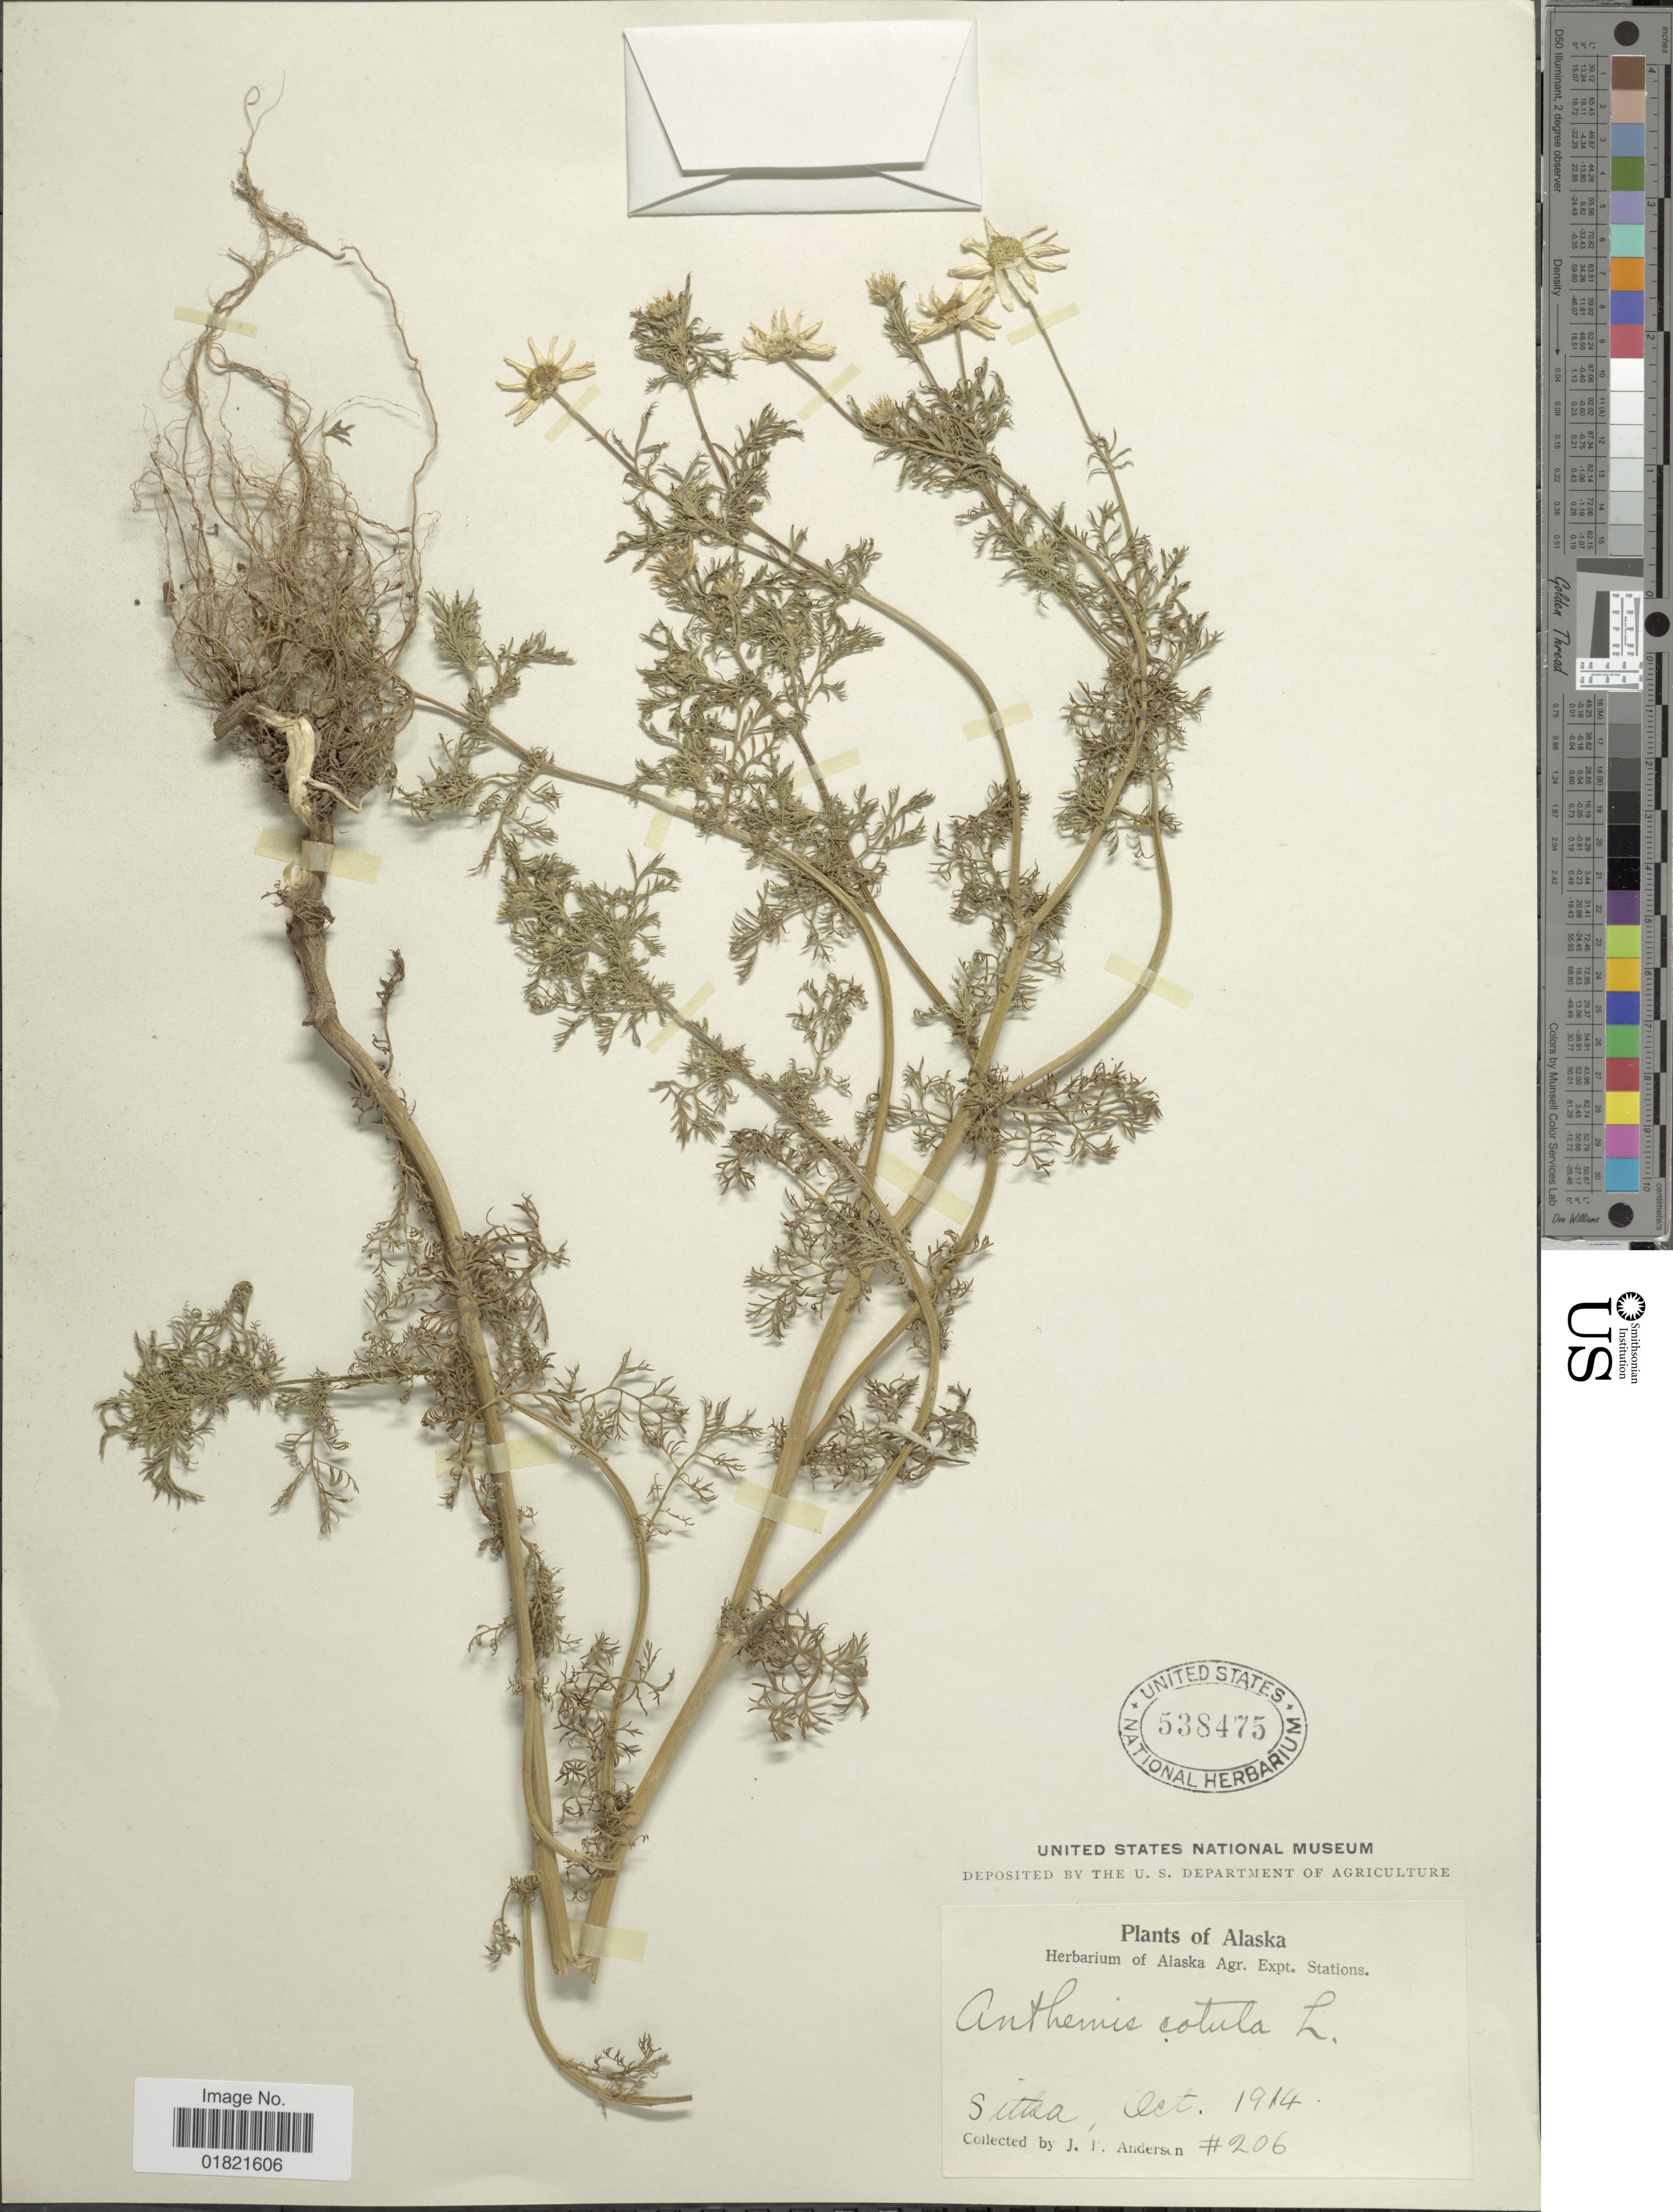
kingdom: Plantae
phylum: Tracheophyta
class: Magnoliopsida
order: Asterales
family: Asteraceae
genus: Anthemis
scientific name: Anthemis cotula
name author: L.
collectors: J. P. Anderson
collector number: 206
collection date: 1914-10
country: United States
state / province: Alaska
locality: Sitka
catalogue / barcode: US 538475